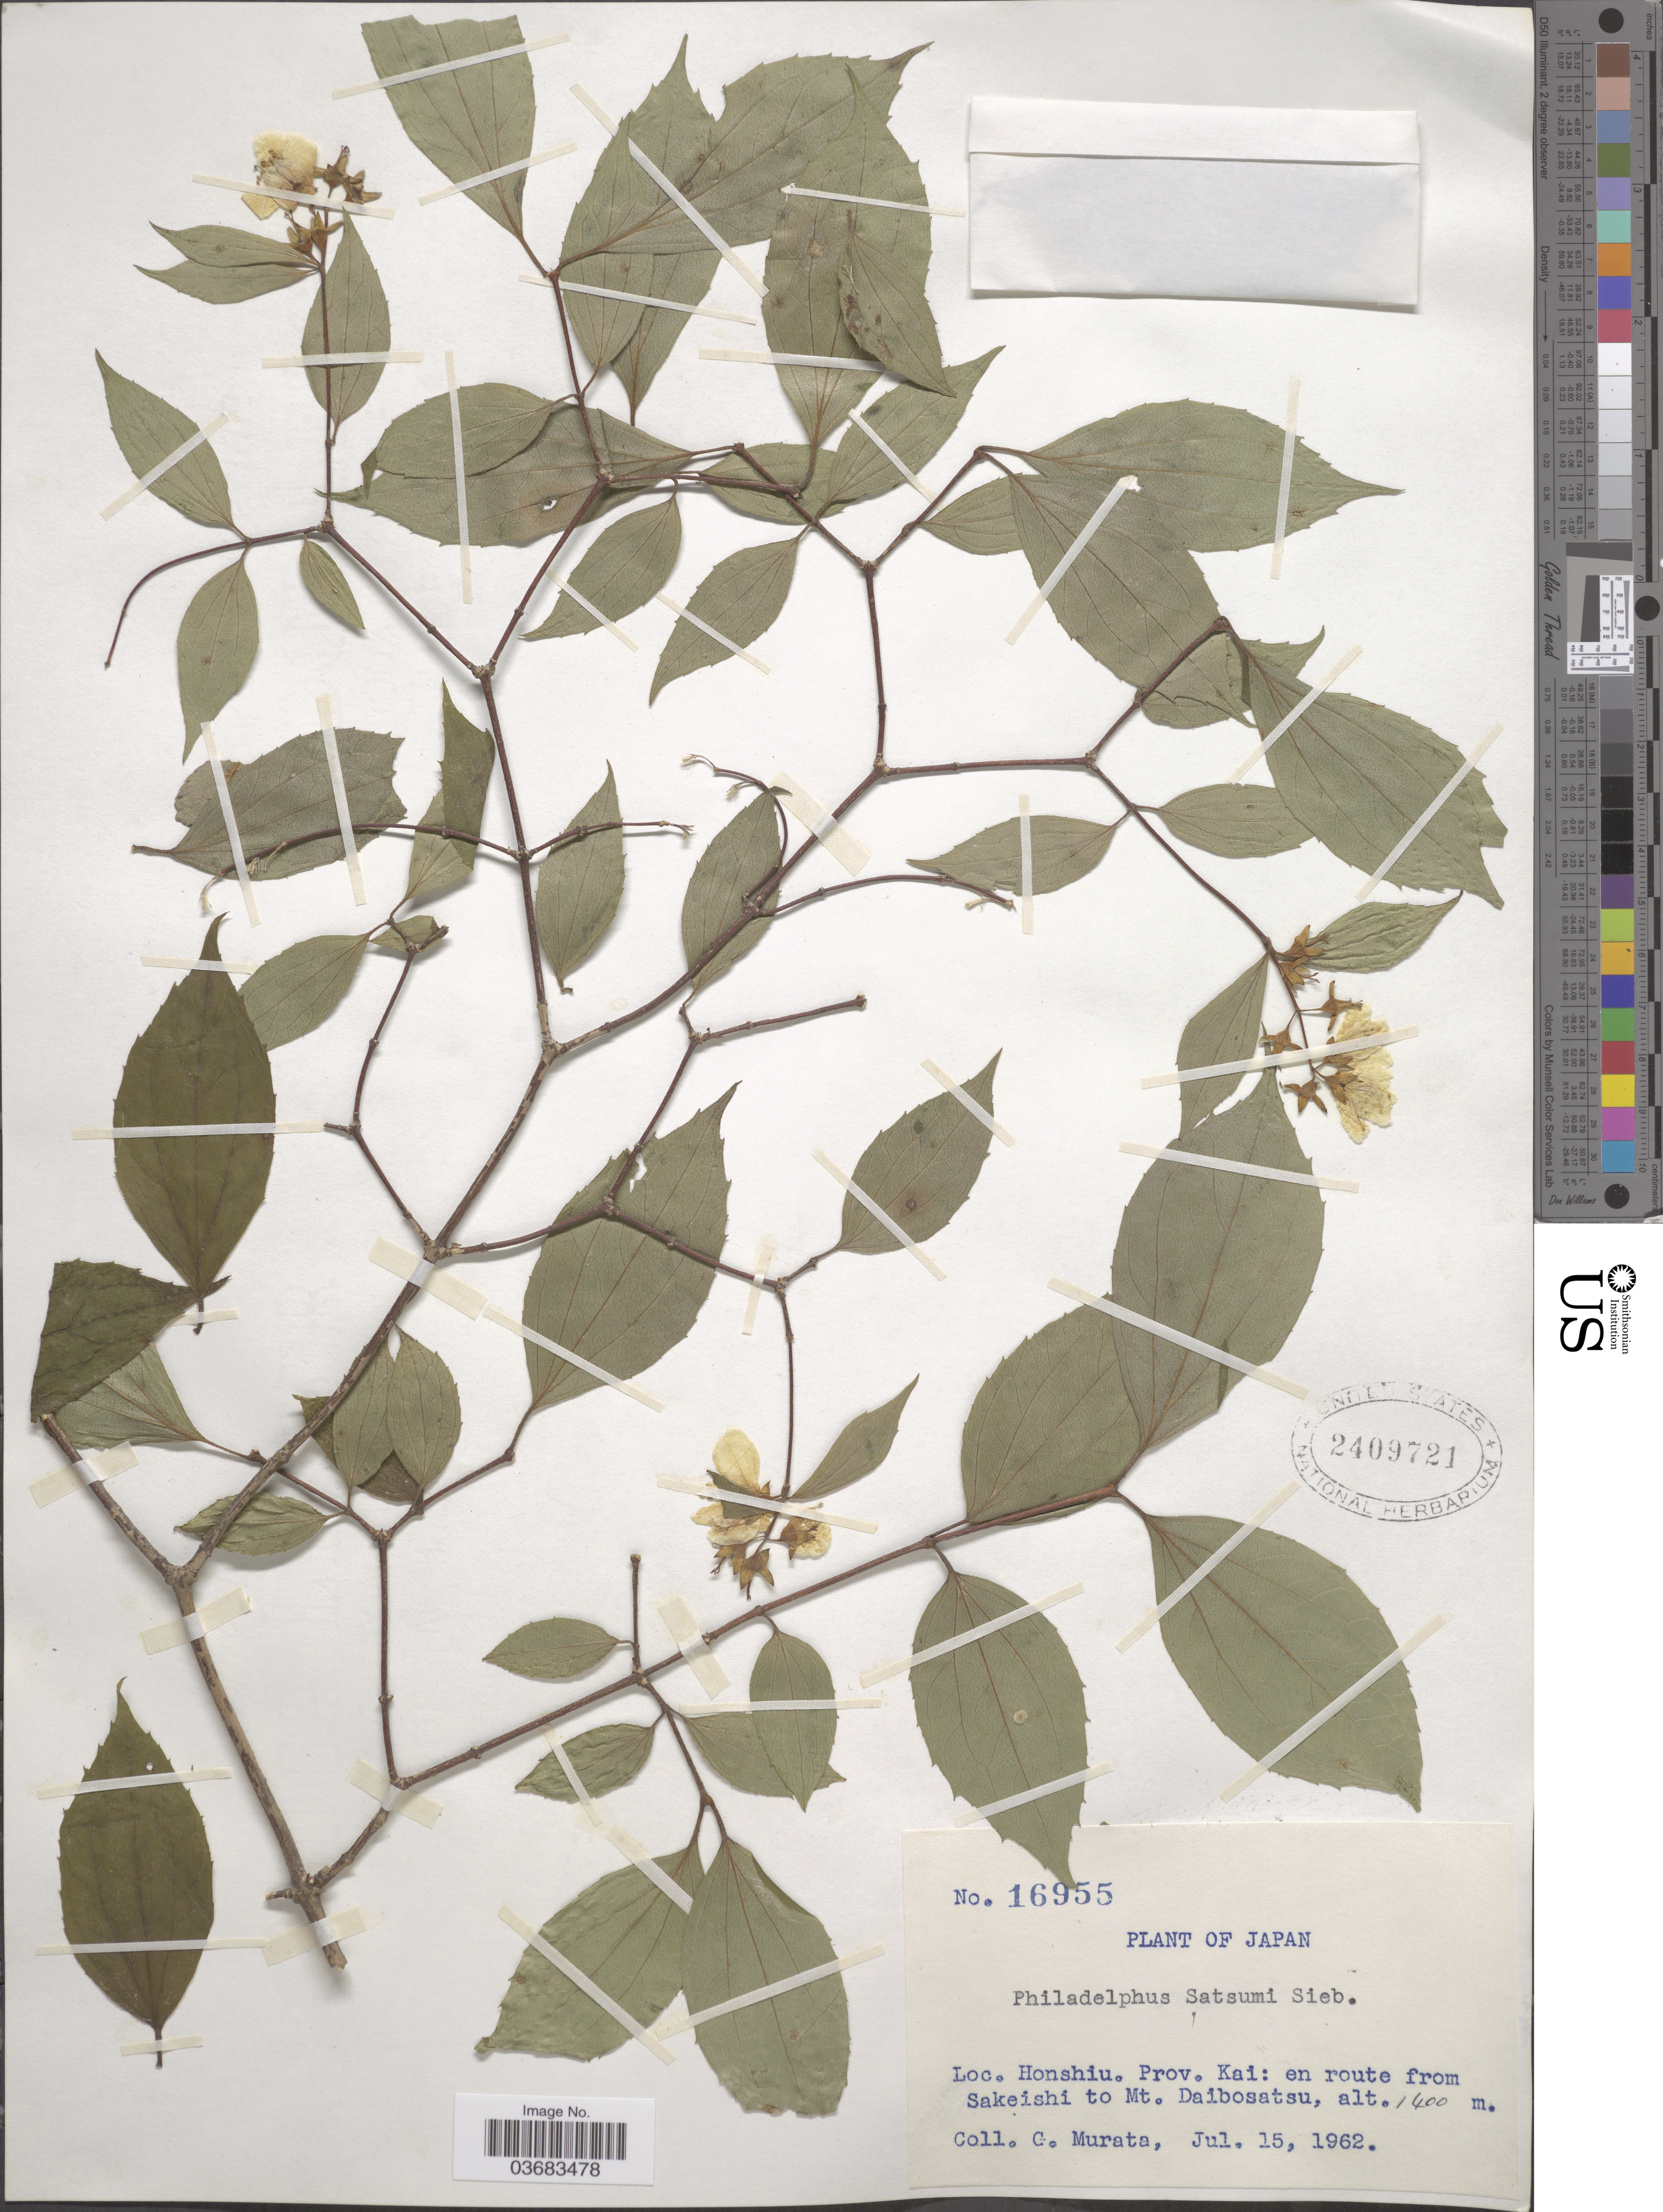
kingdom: Plantae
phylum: Tracheophyta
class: Magnoliopsida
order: Cornales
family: Hydrangeaceae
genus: Philadelphus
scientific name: Philadelphus satsumanus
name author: Miq.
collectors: G. Murata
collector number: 16955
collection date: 1962-07-15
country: Japan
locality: Honshiu. Prov. Kai: en route from Sakeishi to Mt. Daibosatsu.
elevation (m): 1400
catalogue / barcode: US 2409721